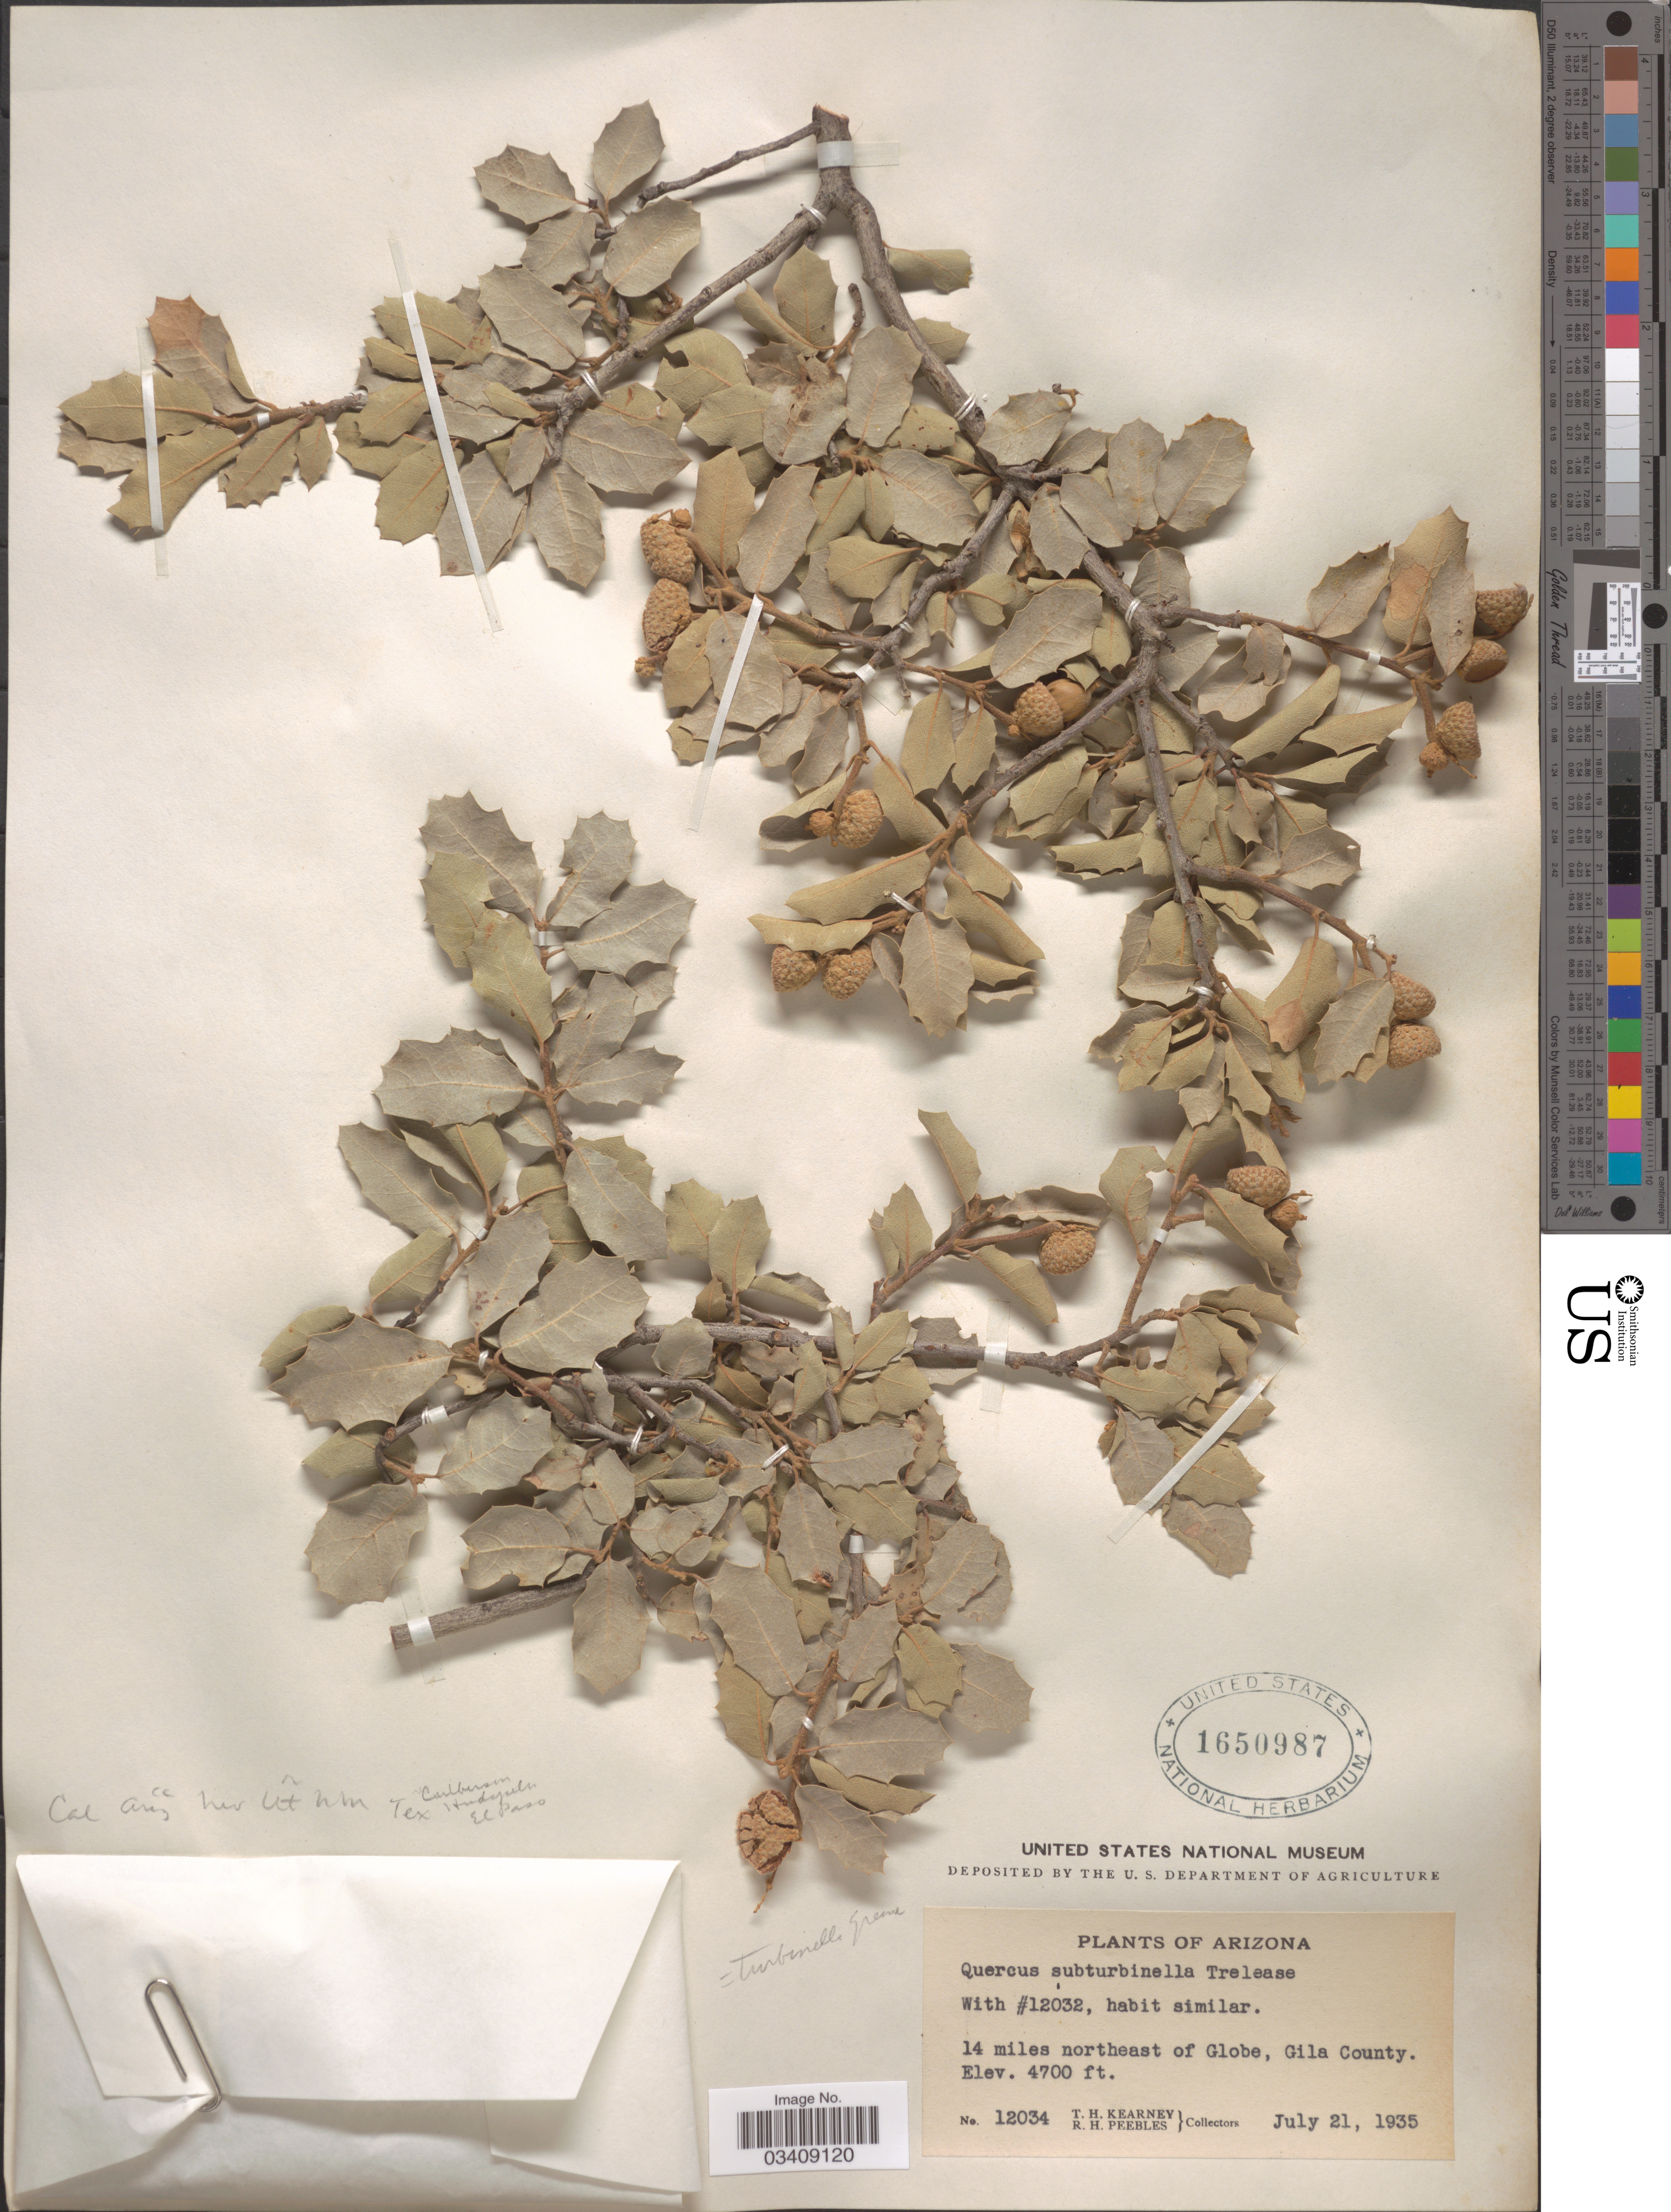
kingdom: Plantae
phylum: Tracheophyta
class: Magnoliopsida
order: Fagales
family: Fagaceae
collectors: T. H. Kearney & R. H. Peebles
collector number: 12034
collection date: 1935-07-21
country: United States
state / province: Arizona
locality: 14 miles northeast of Globe, Gila County.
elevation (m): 1433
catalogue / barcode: US 1650987